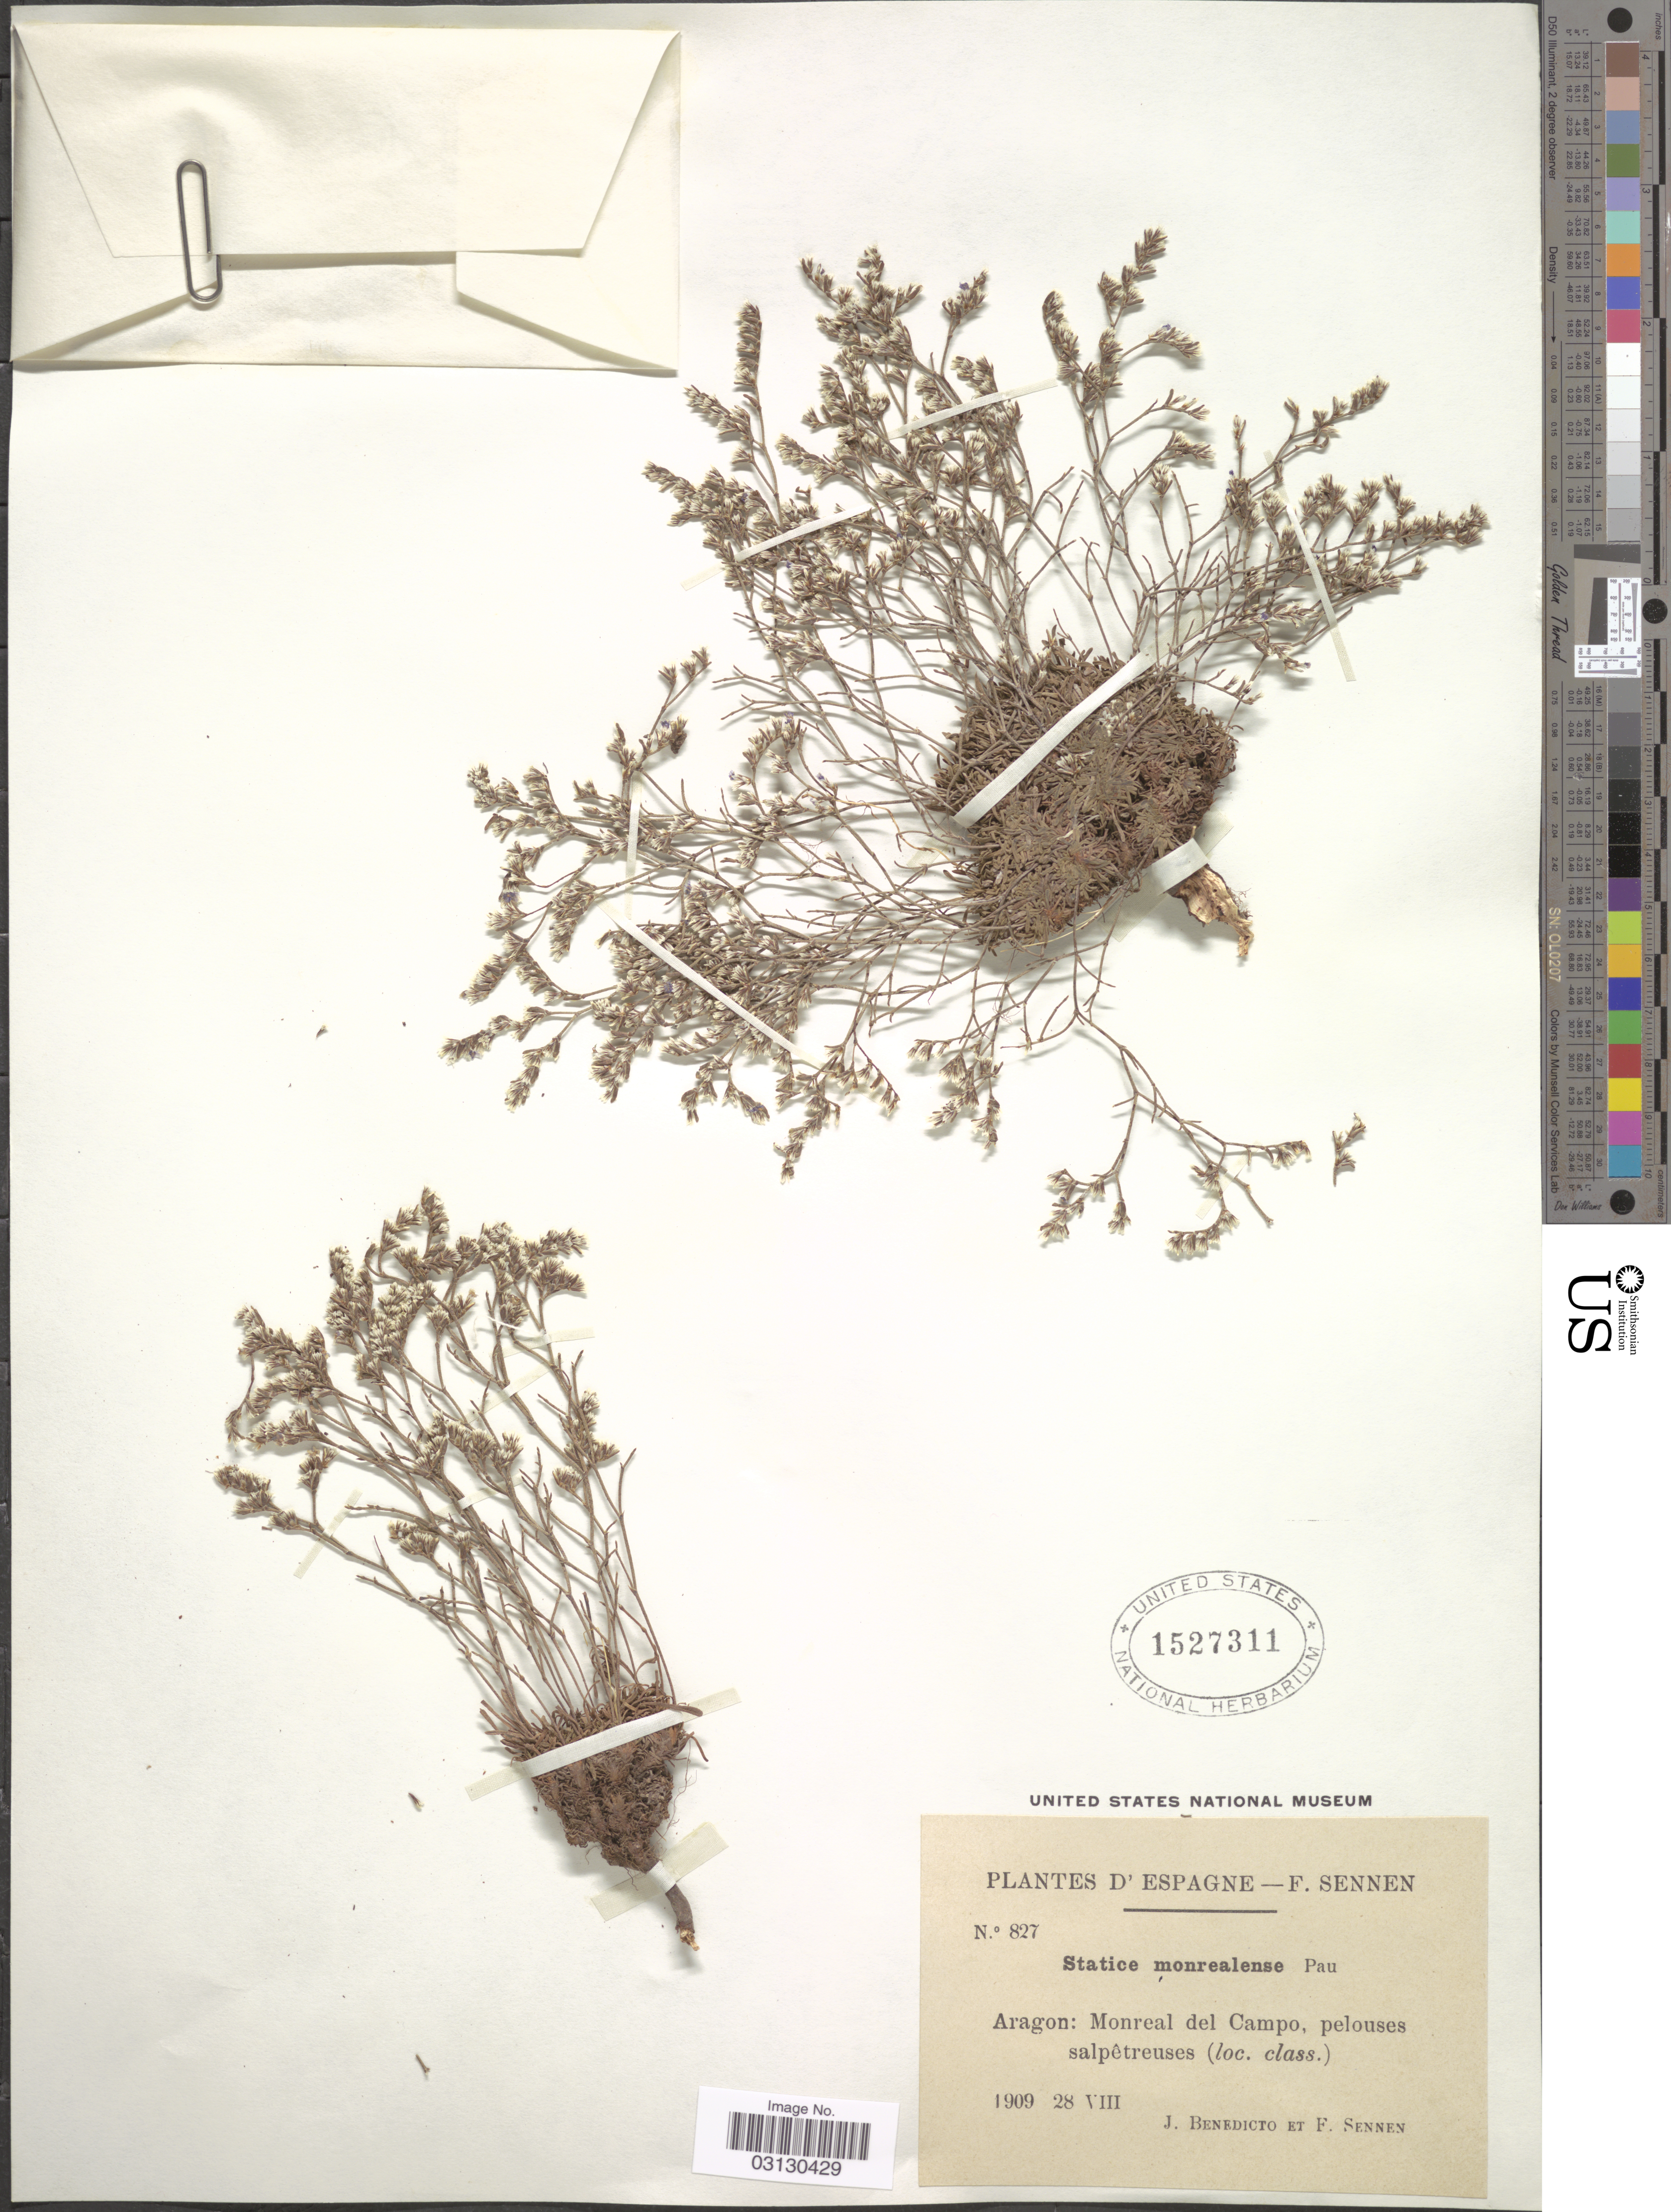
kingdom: Plantae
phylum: Tracheophyta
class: Magnoliopsida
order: Caryophyllales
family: Plumbaginaceae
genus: Limonium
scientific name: Limonium aragonense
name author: (Debeaux ex Willk.) Pignatti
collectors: J. Benedicto & E. Sennen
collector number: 827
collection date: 1909-08-28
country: Spain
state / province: Aragón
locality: Espagne. Monreal del Campo, pelouses salpêtreuses (loc. class.).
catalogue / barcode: US 1527311